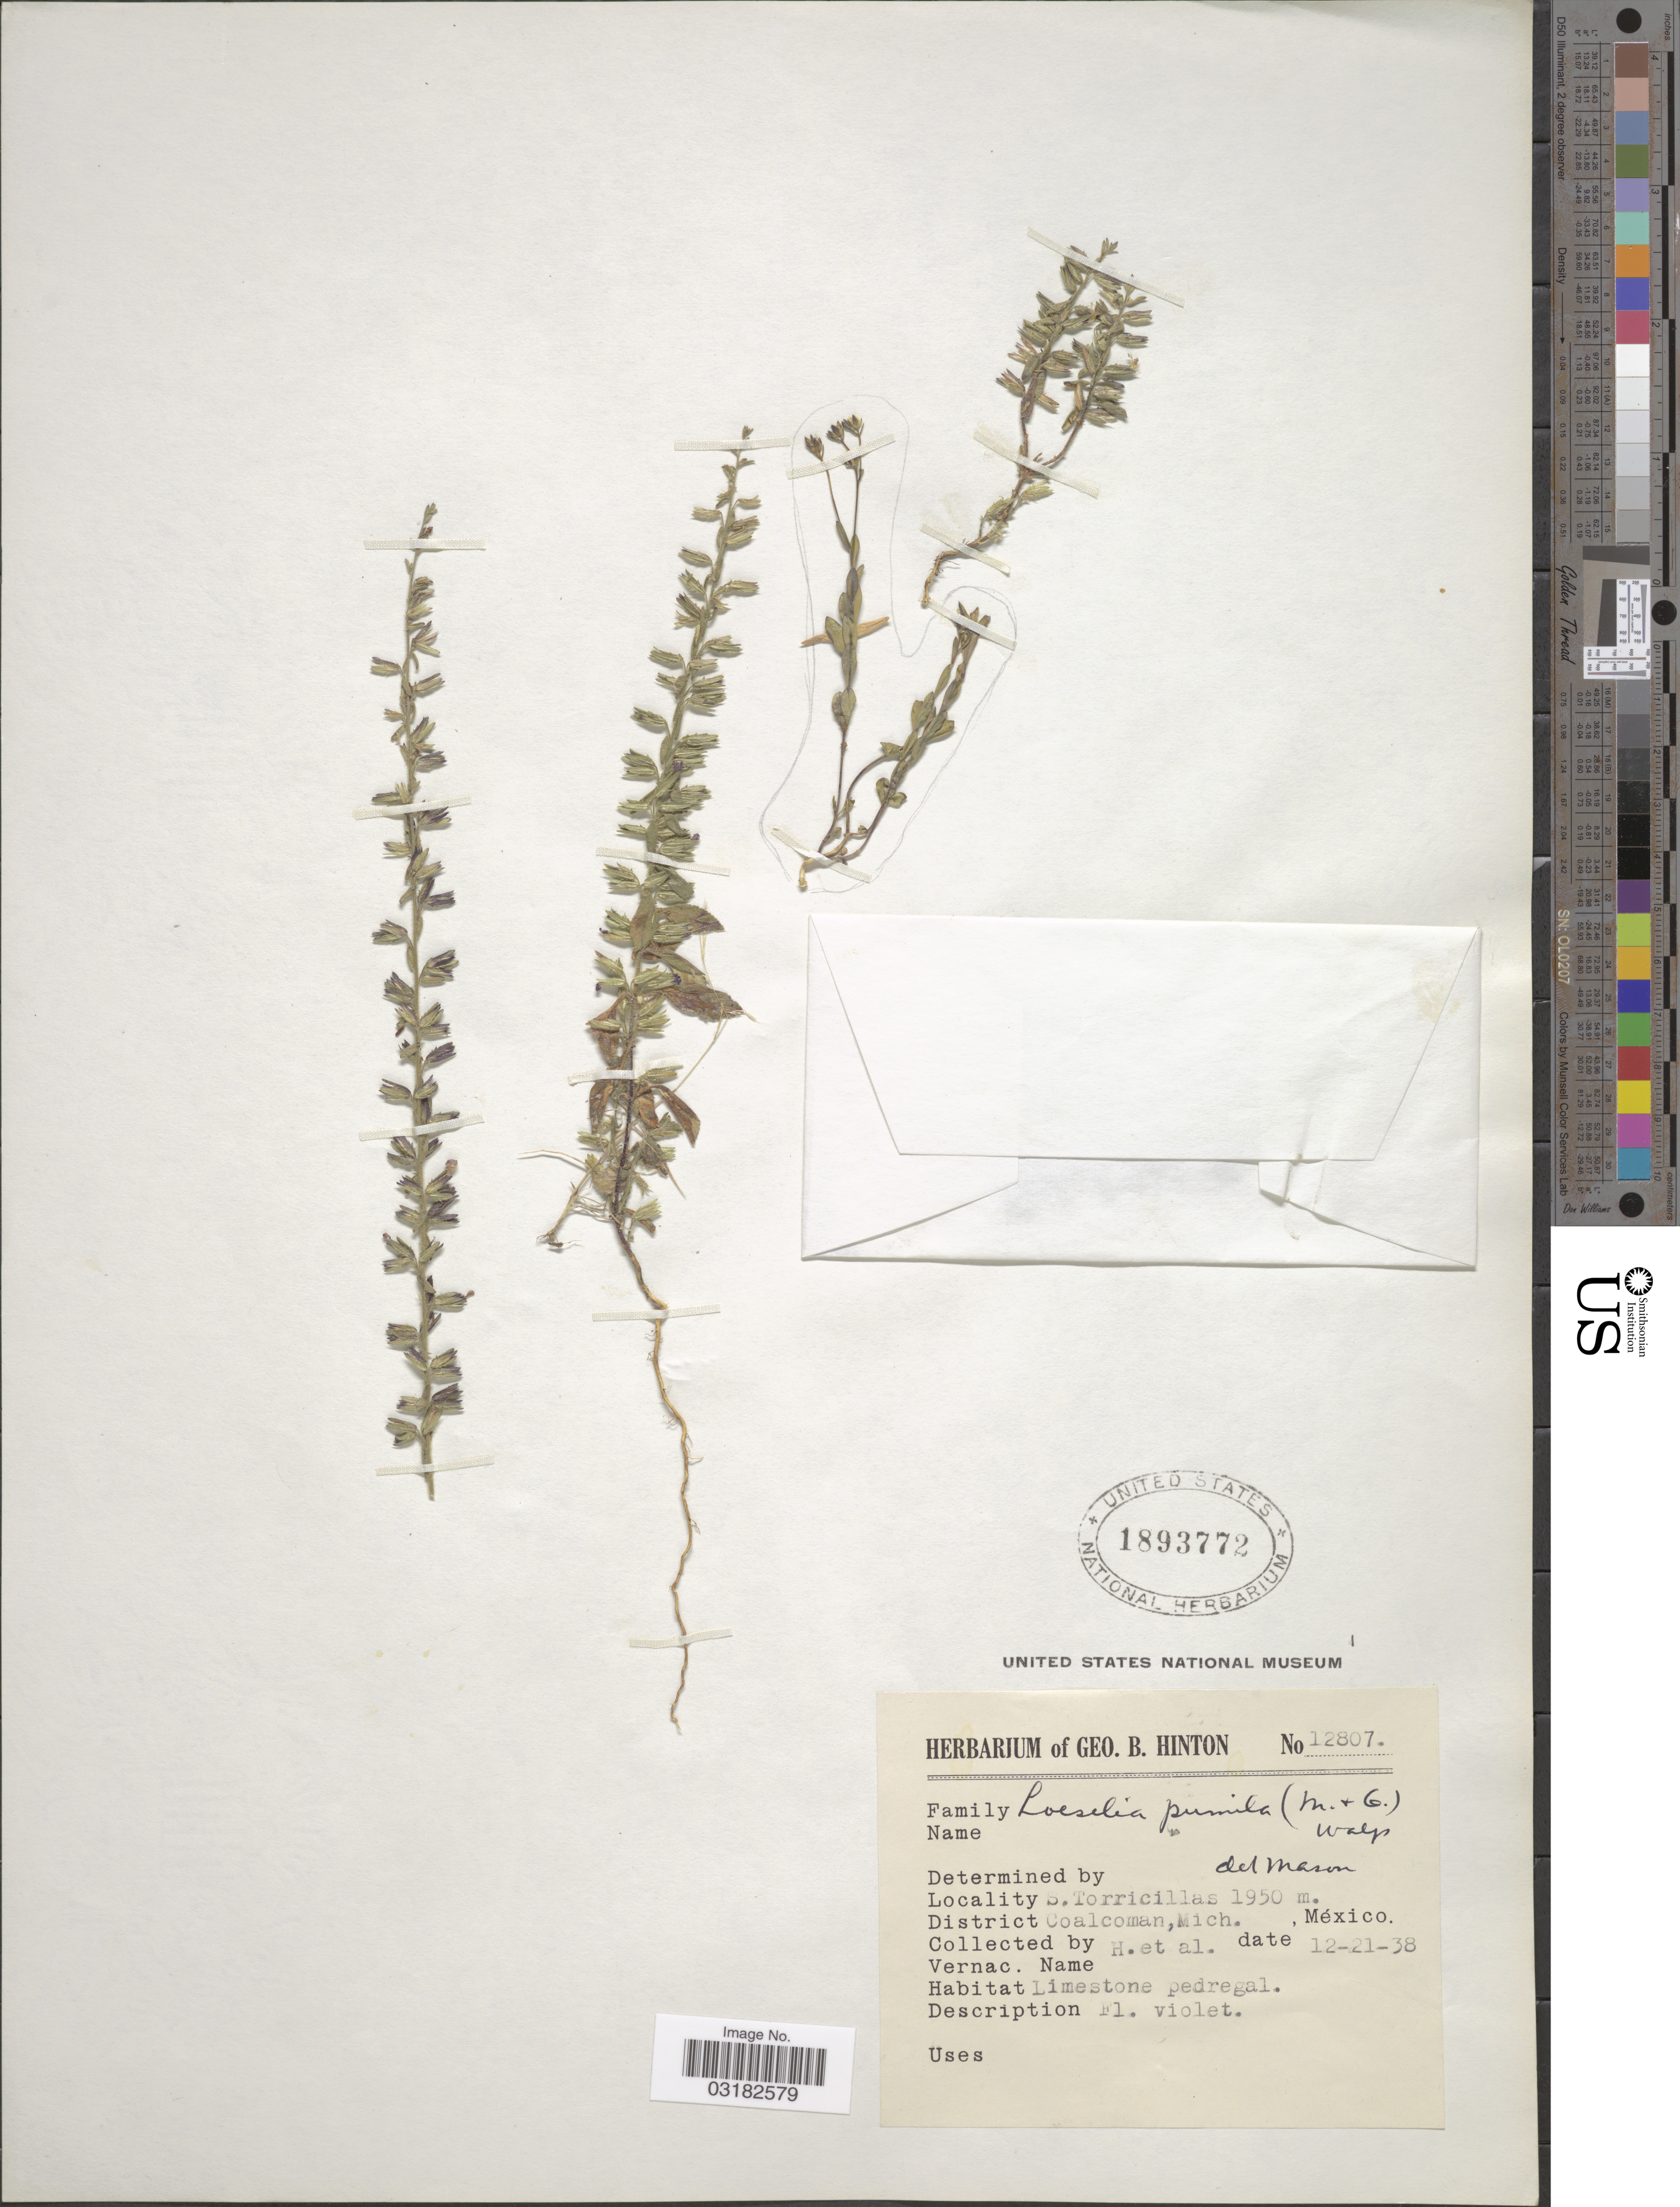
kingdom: Plantae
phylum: Tracheophyta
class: Magnoliopsida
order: Ericales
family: Polemoniaceae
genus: Loeselia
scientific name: Loeselia pumila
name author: (M. Martens & Galeotti) Walp.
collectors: G. B. Hinton & et al.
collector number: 12807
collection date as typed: Transcribed d/m/y: 21/12/38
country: Mexico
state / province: Michoacán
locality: S. Torricillas. District Coalcoman, Mich. Limestone pedregal.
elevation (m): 1950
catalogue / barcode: US 1893772